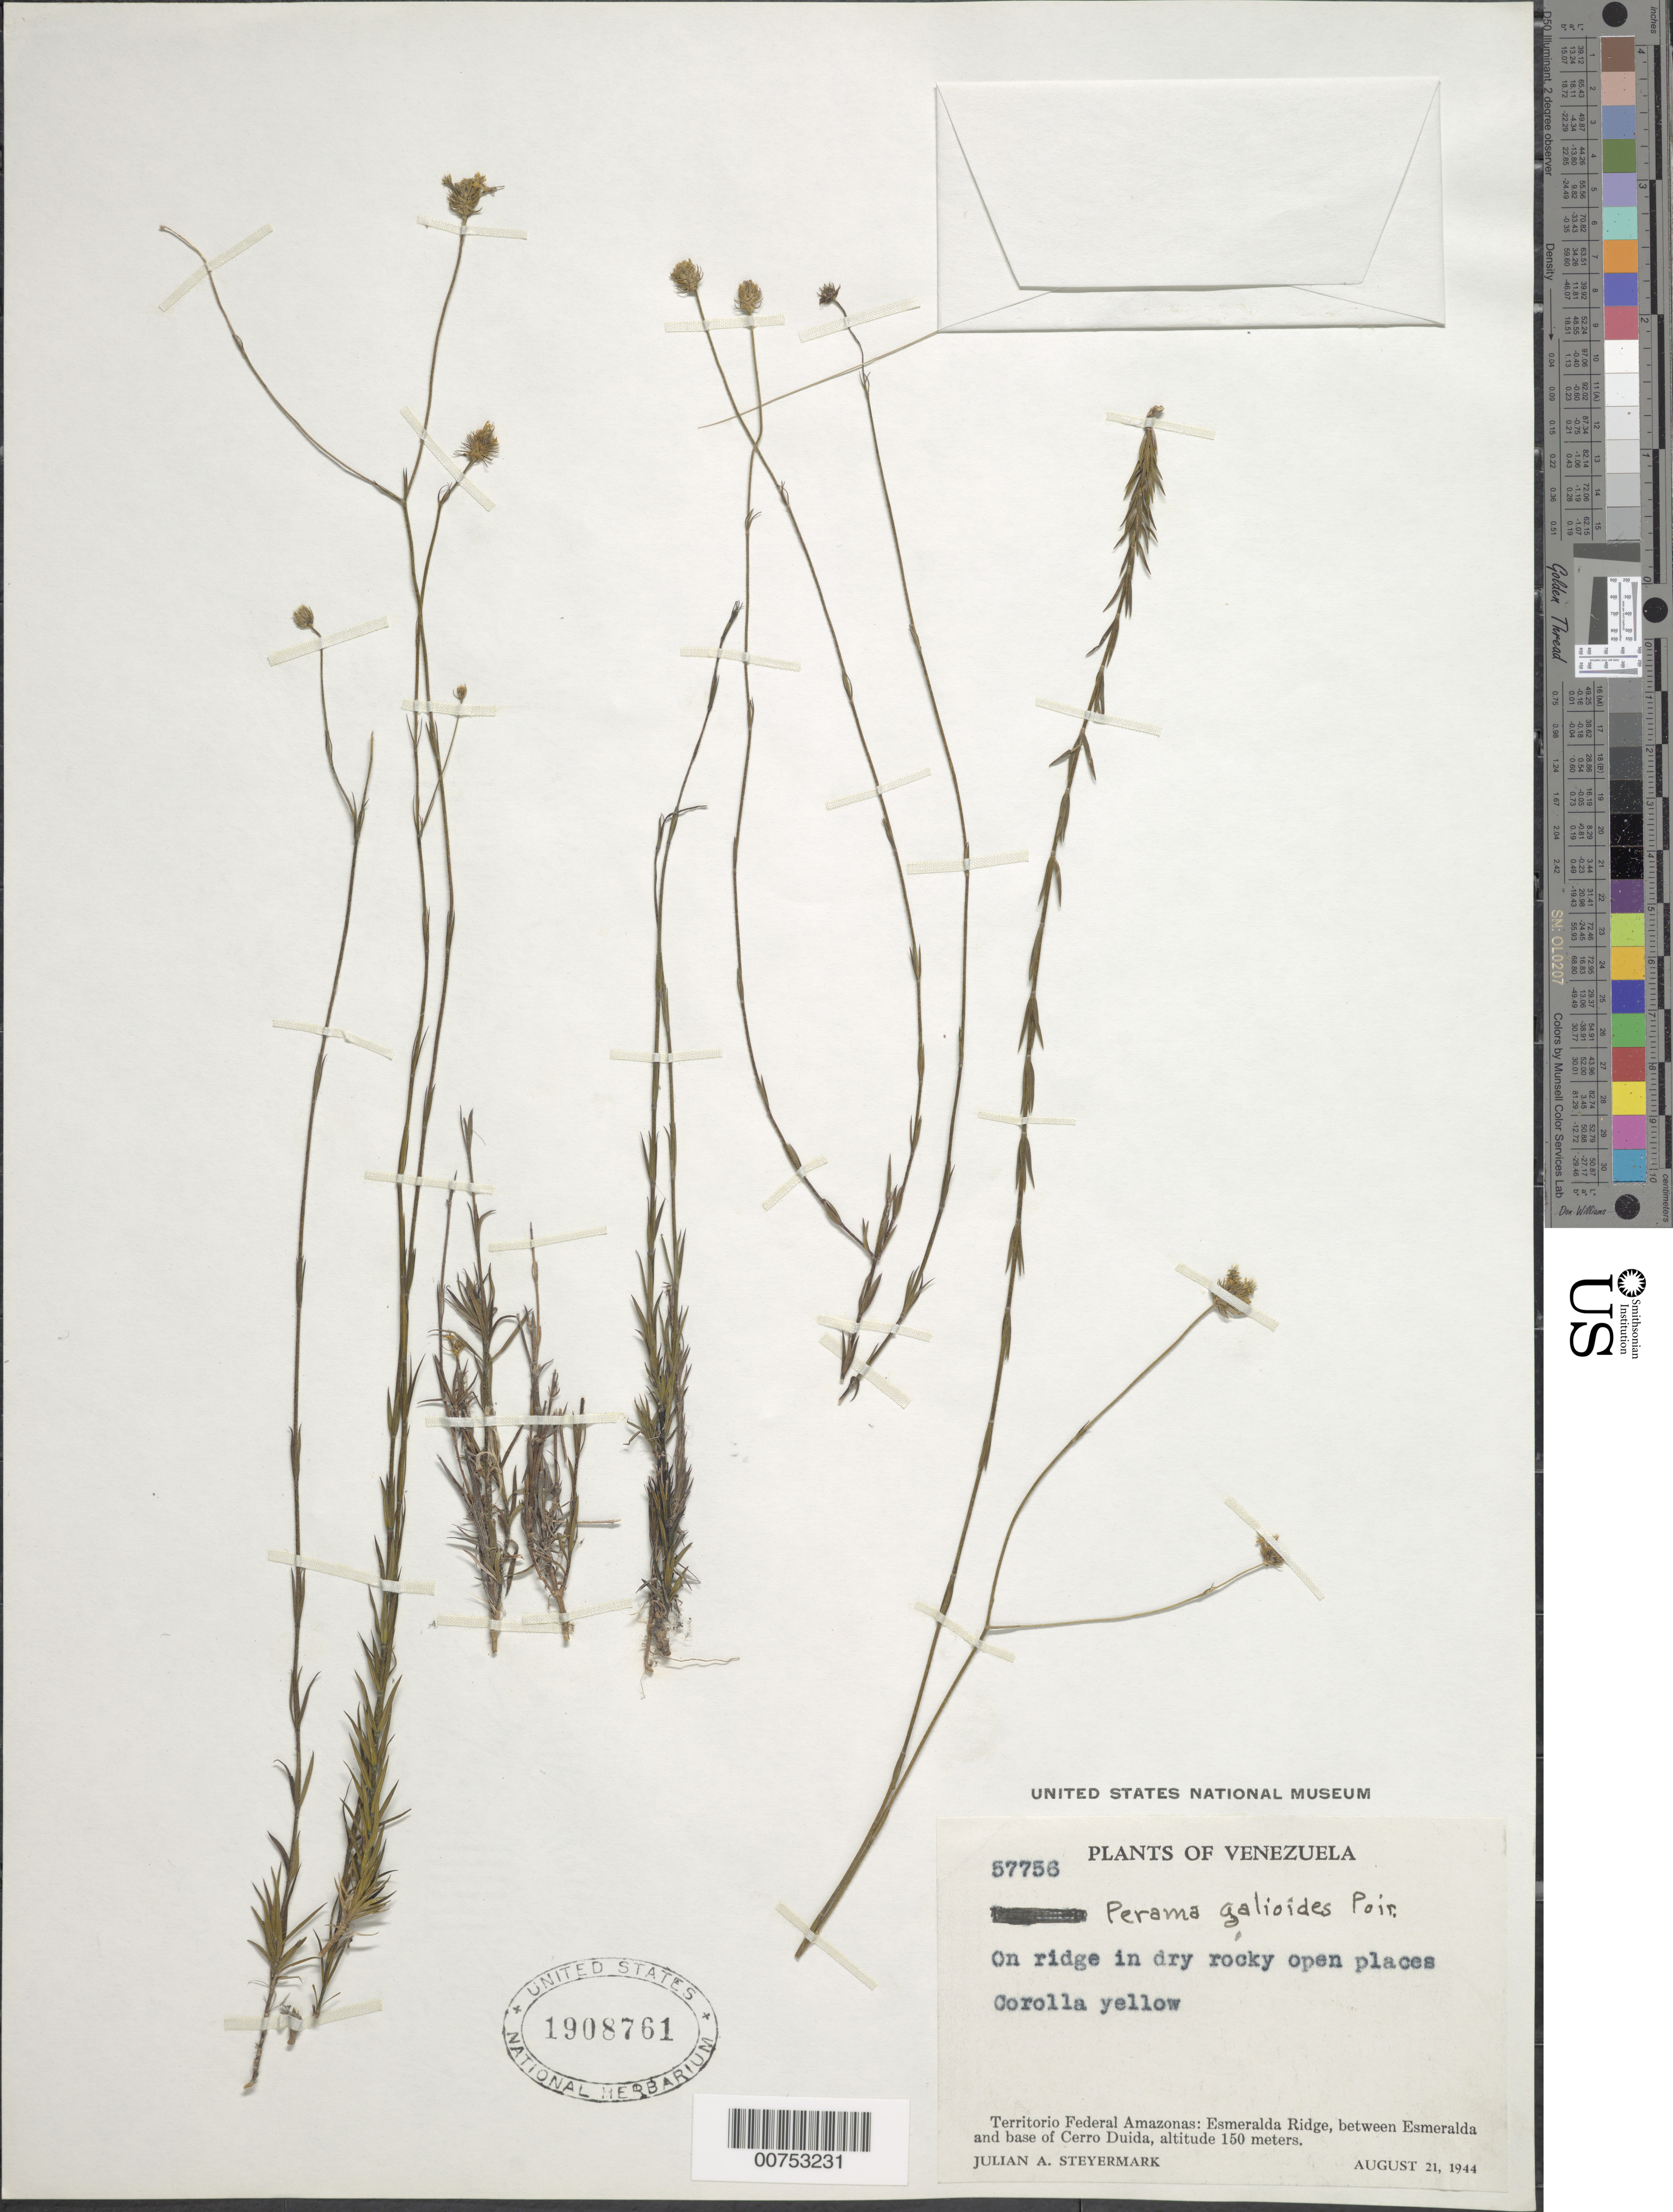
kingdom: Plantae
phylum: Tracheophyta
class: Magnoliopsida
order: Gentianales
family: Rubiaceae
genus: Perama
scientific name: Perama galioides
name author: (Kunth) Poir.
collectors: J. Steyermark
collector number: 57756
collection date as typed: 21-Aug-44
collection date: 1944-08-21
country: Venezuela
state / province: Amazonas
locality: Esmeralda Ridge, between Esmeralda and base of Cerro Duida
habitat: Ridge in dry rocky open places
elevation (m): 150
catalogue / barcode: US 1908761